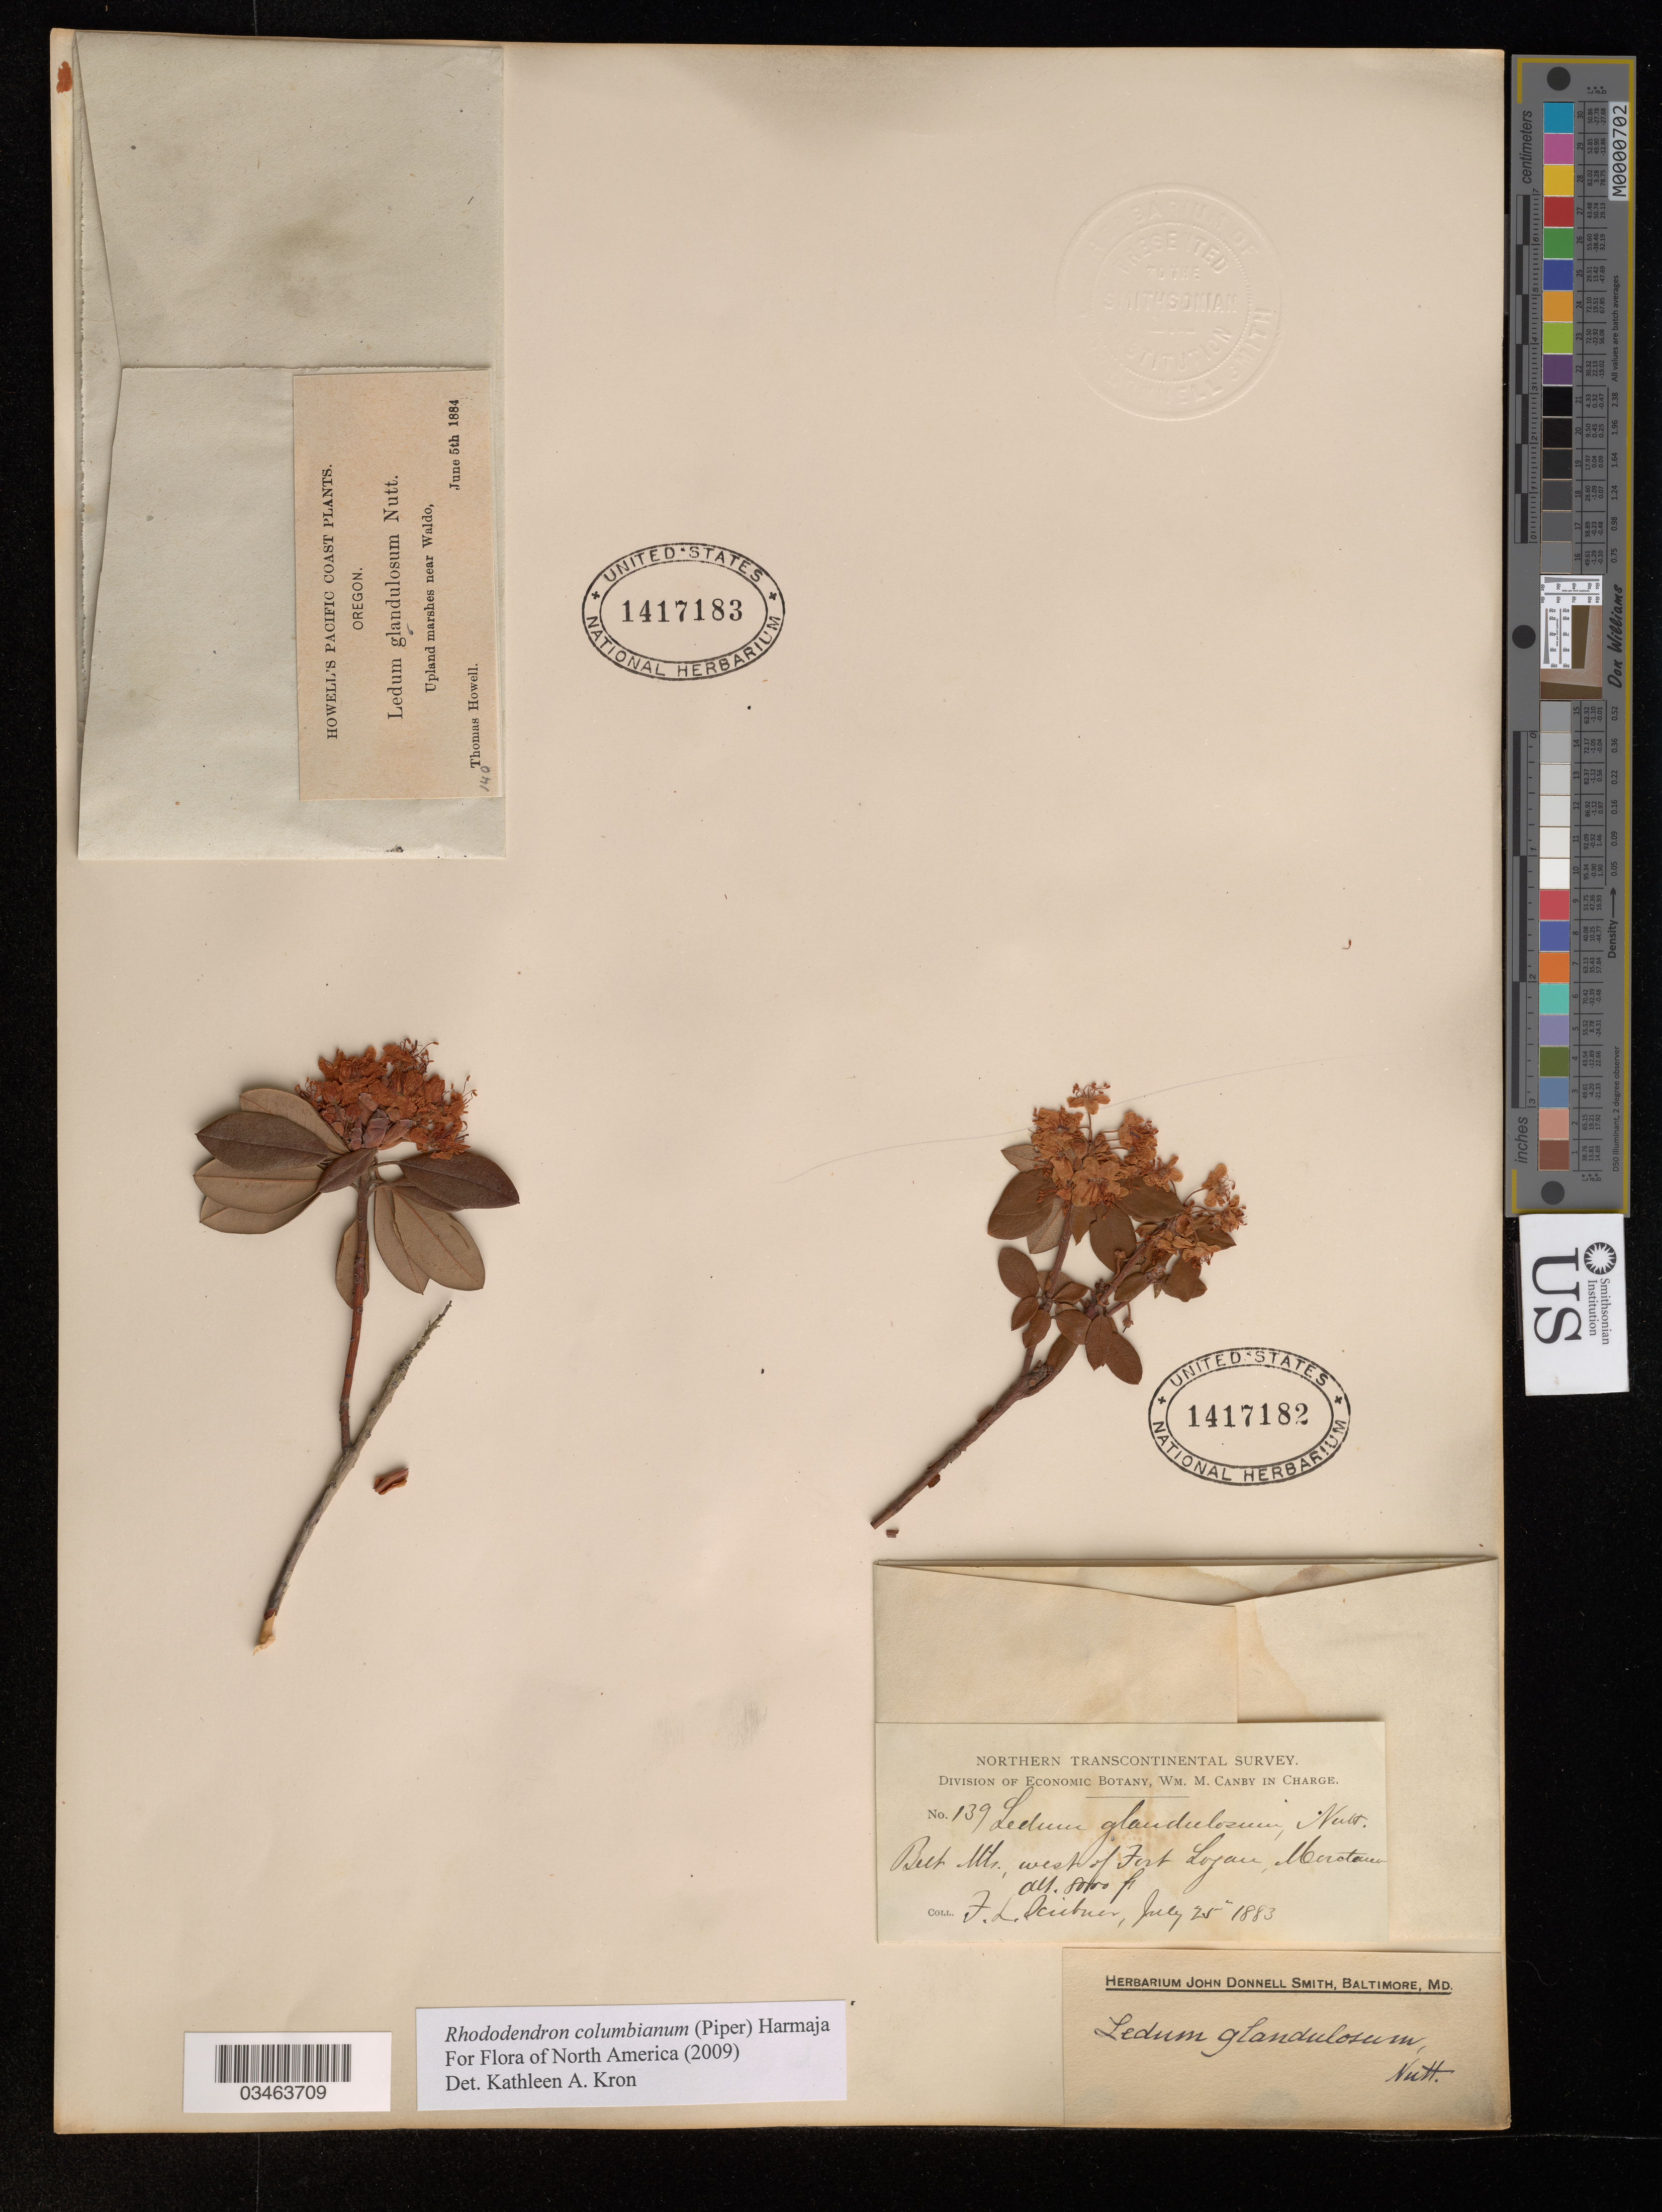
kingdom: Plantae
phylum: Tracheophyta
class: Magnoliopsida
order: Ericales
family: Ericaceae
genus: Rhododendron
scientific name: Rhododendron columbianum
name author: (Piper) Harmaja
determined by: Kron, K. A.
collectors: T. Howell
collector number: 140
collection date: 1884-06-05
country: United States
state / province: Oregon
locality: Upland marshes near Waldo.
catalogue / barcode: US 1417183